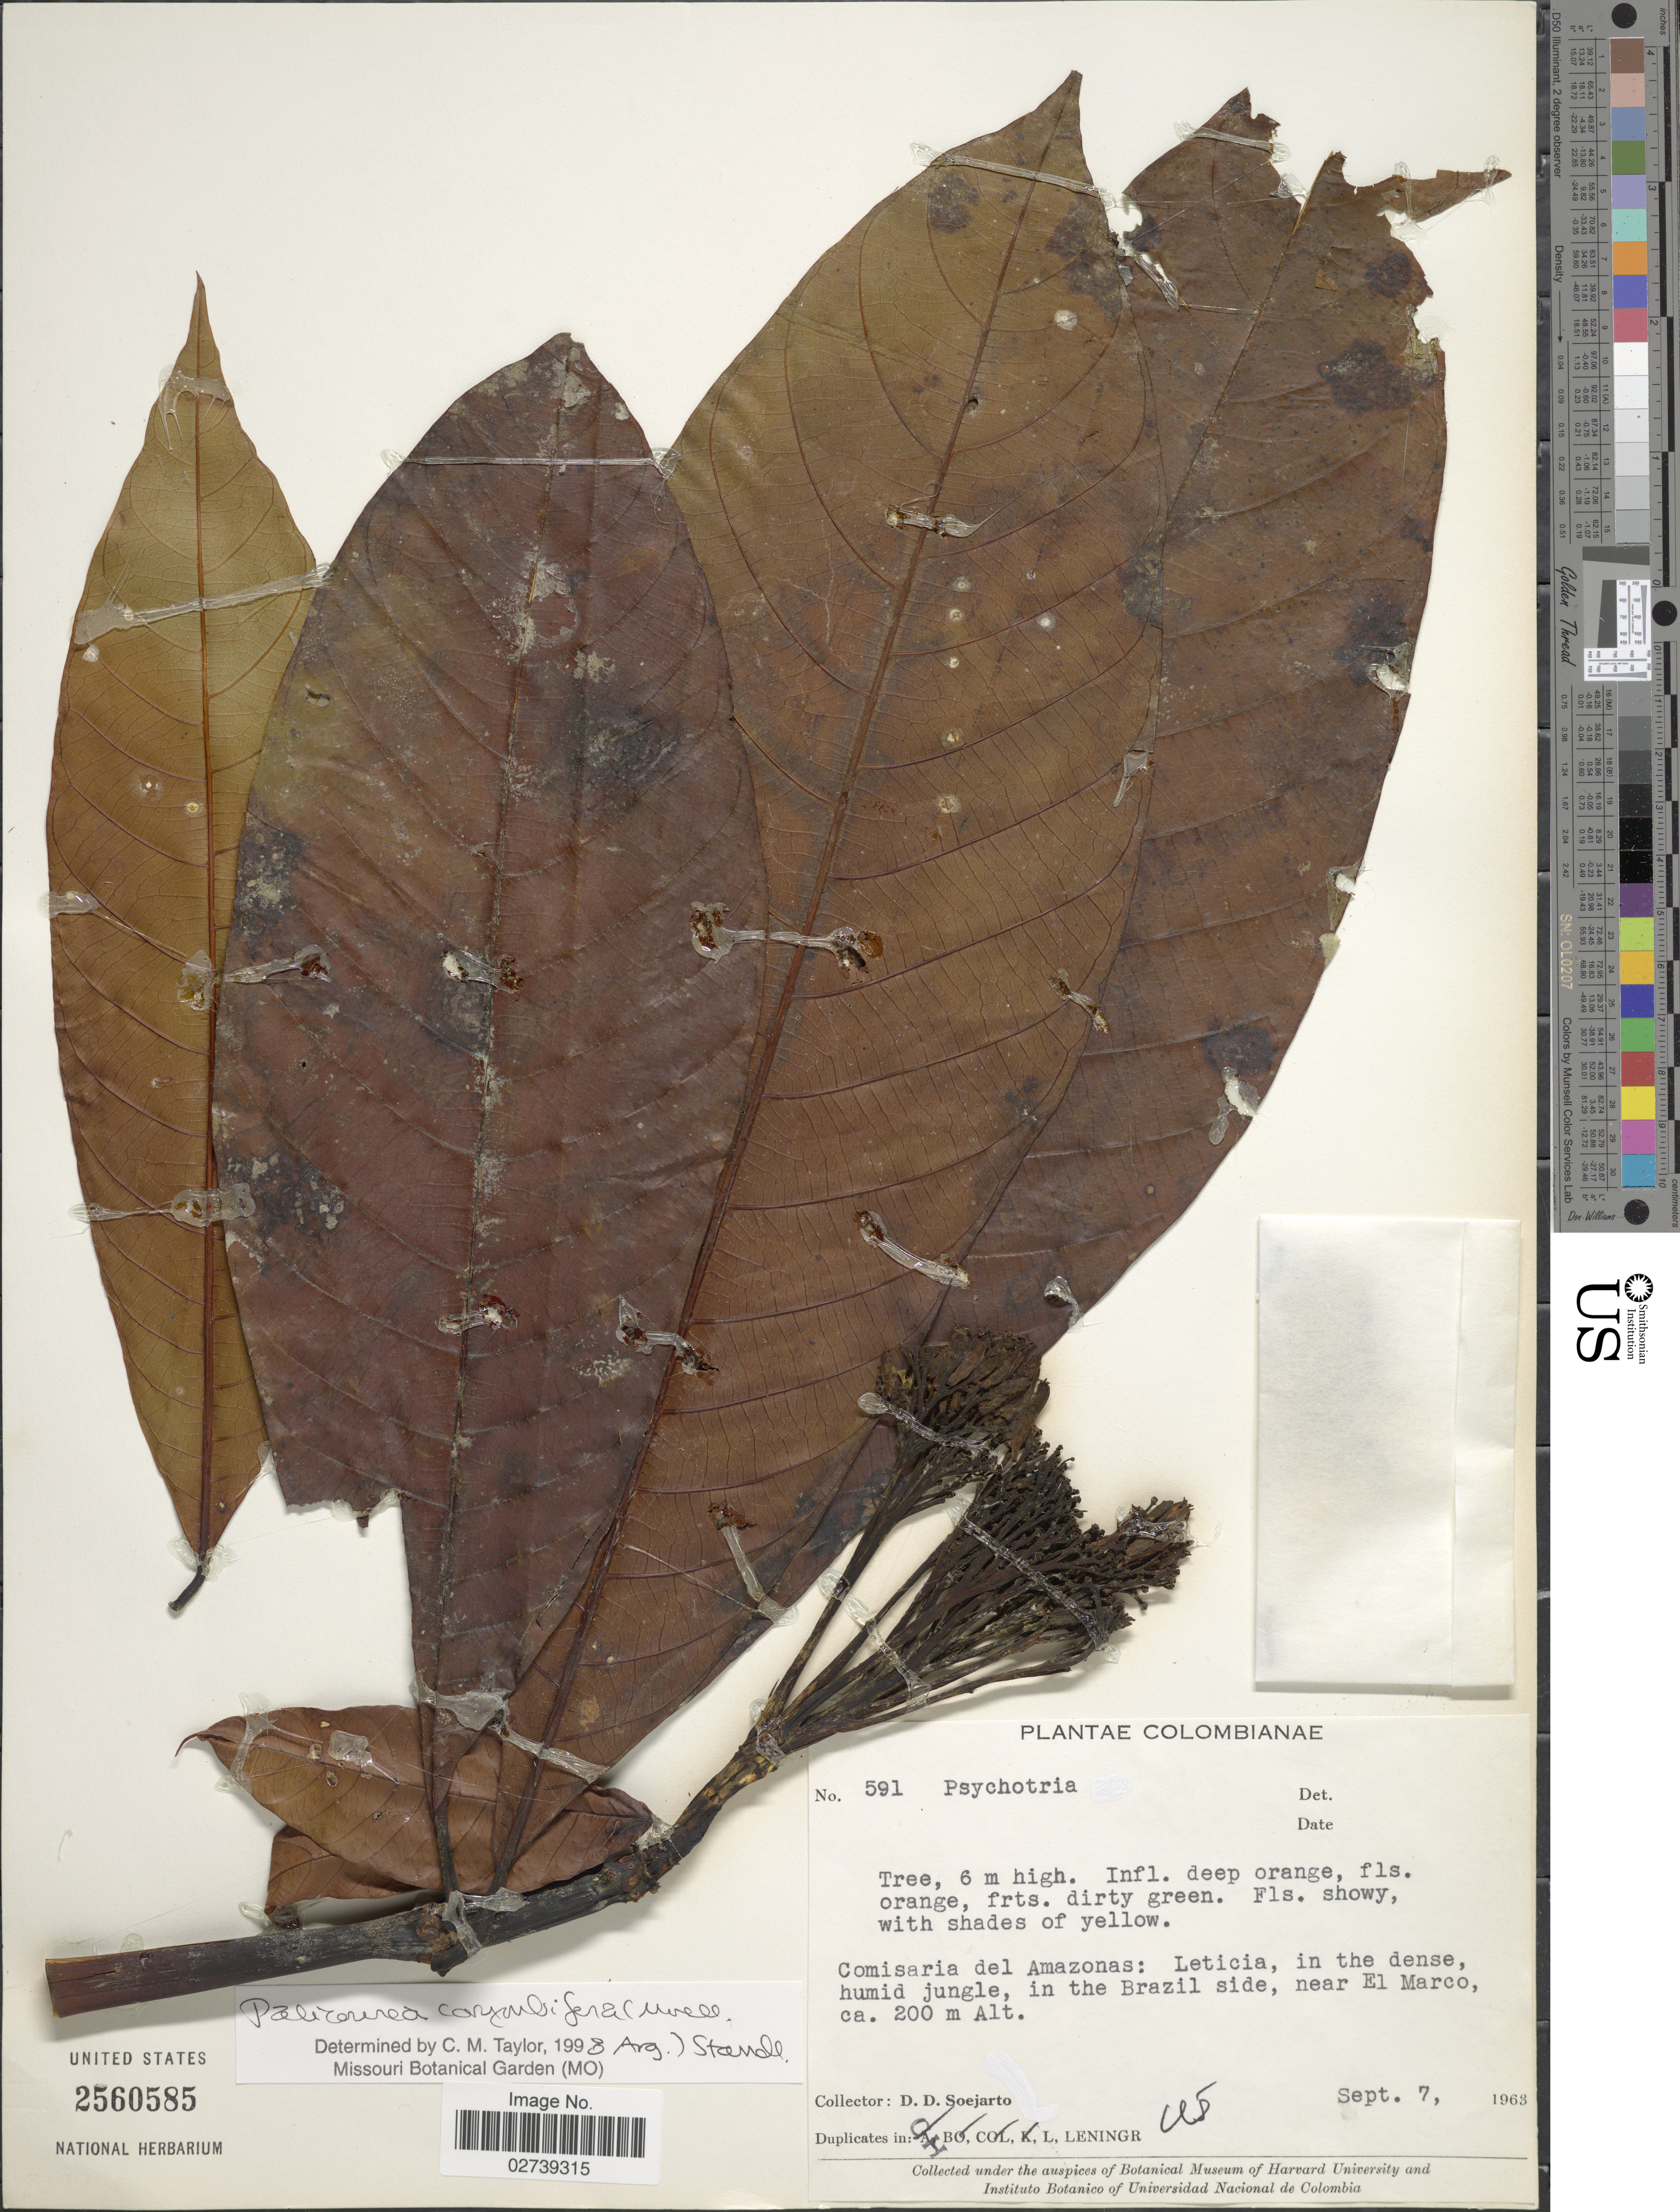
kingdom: Plantae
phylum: Tracheophyta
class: Magnoliopsida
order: Gentianales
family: Rubiaceae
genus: Palicourea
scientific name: Palicourea corymbifera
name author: (Müll. Arg.) Standl.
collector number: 591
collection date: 1963-09-07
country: Colombia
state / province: Amazônas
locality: Comisaria del Amazonas: Leticia, in the dense humid jungle, in the Brazil side, near El Marco.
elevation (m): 200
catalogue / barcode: US 2560585